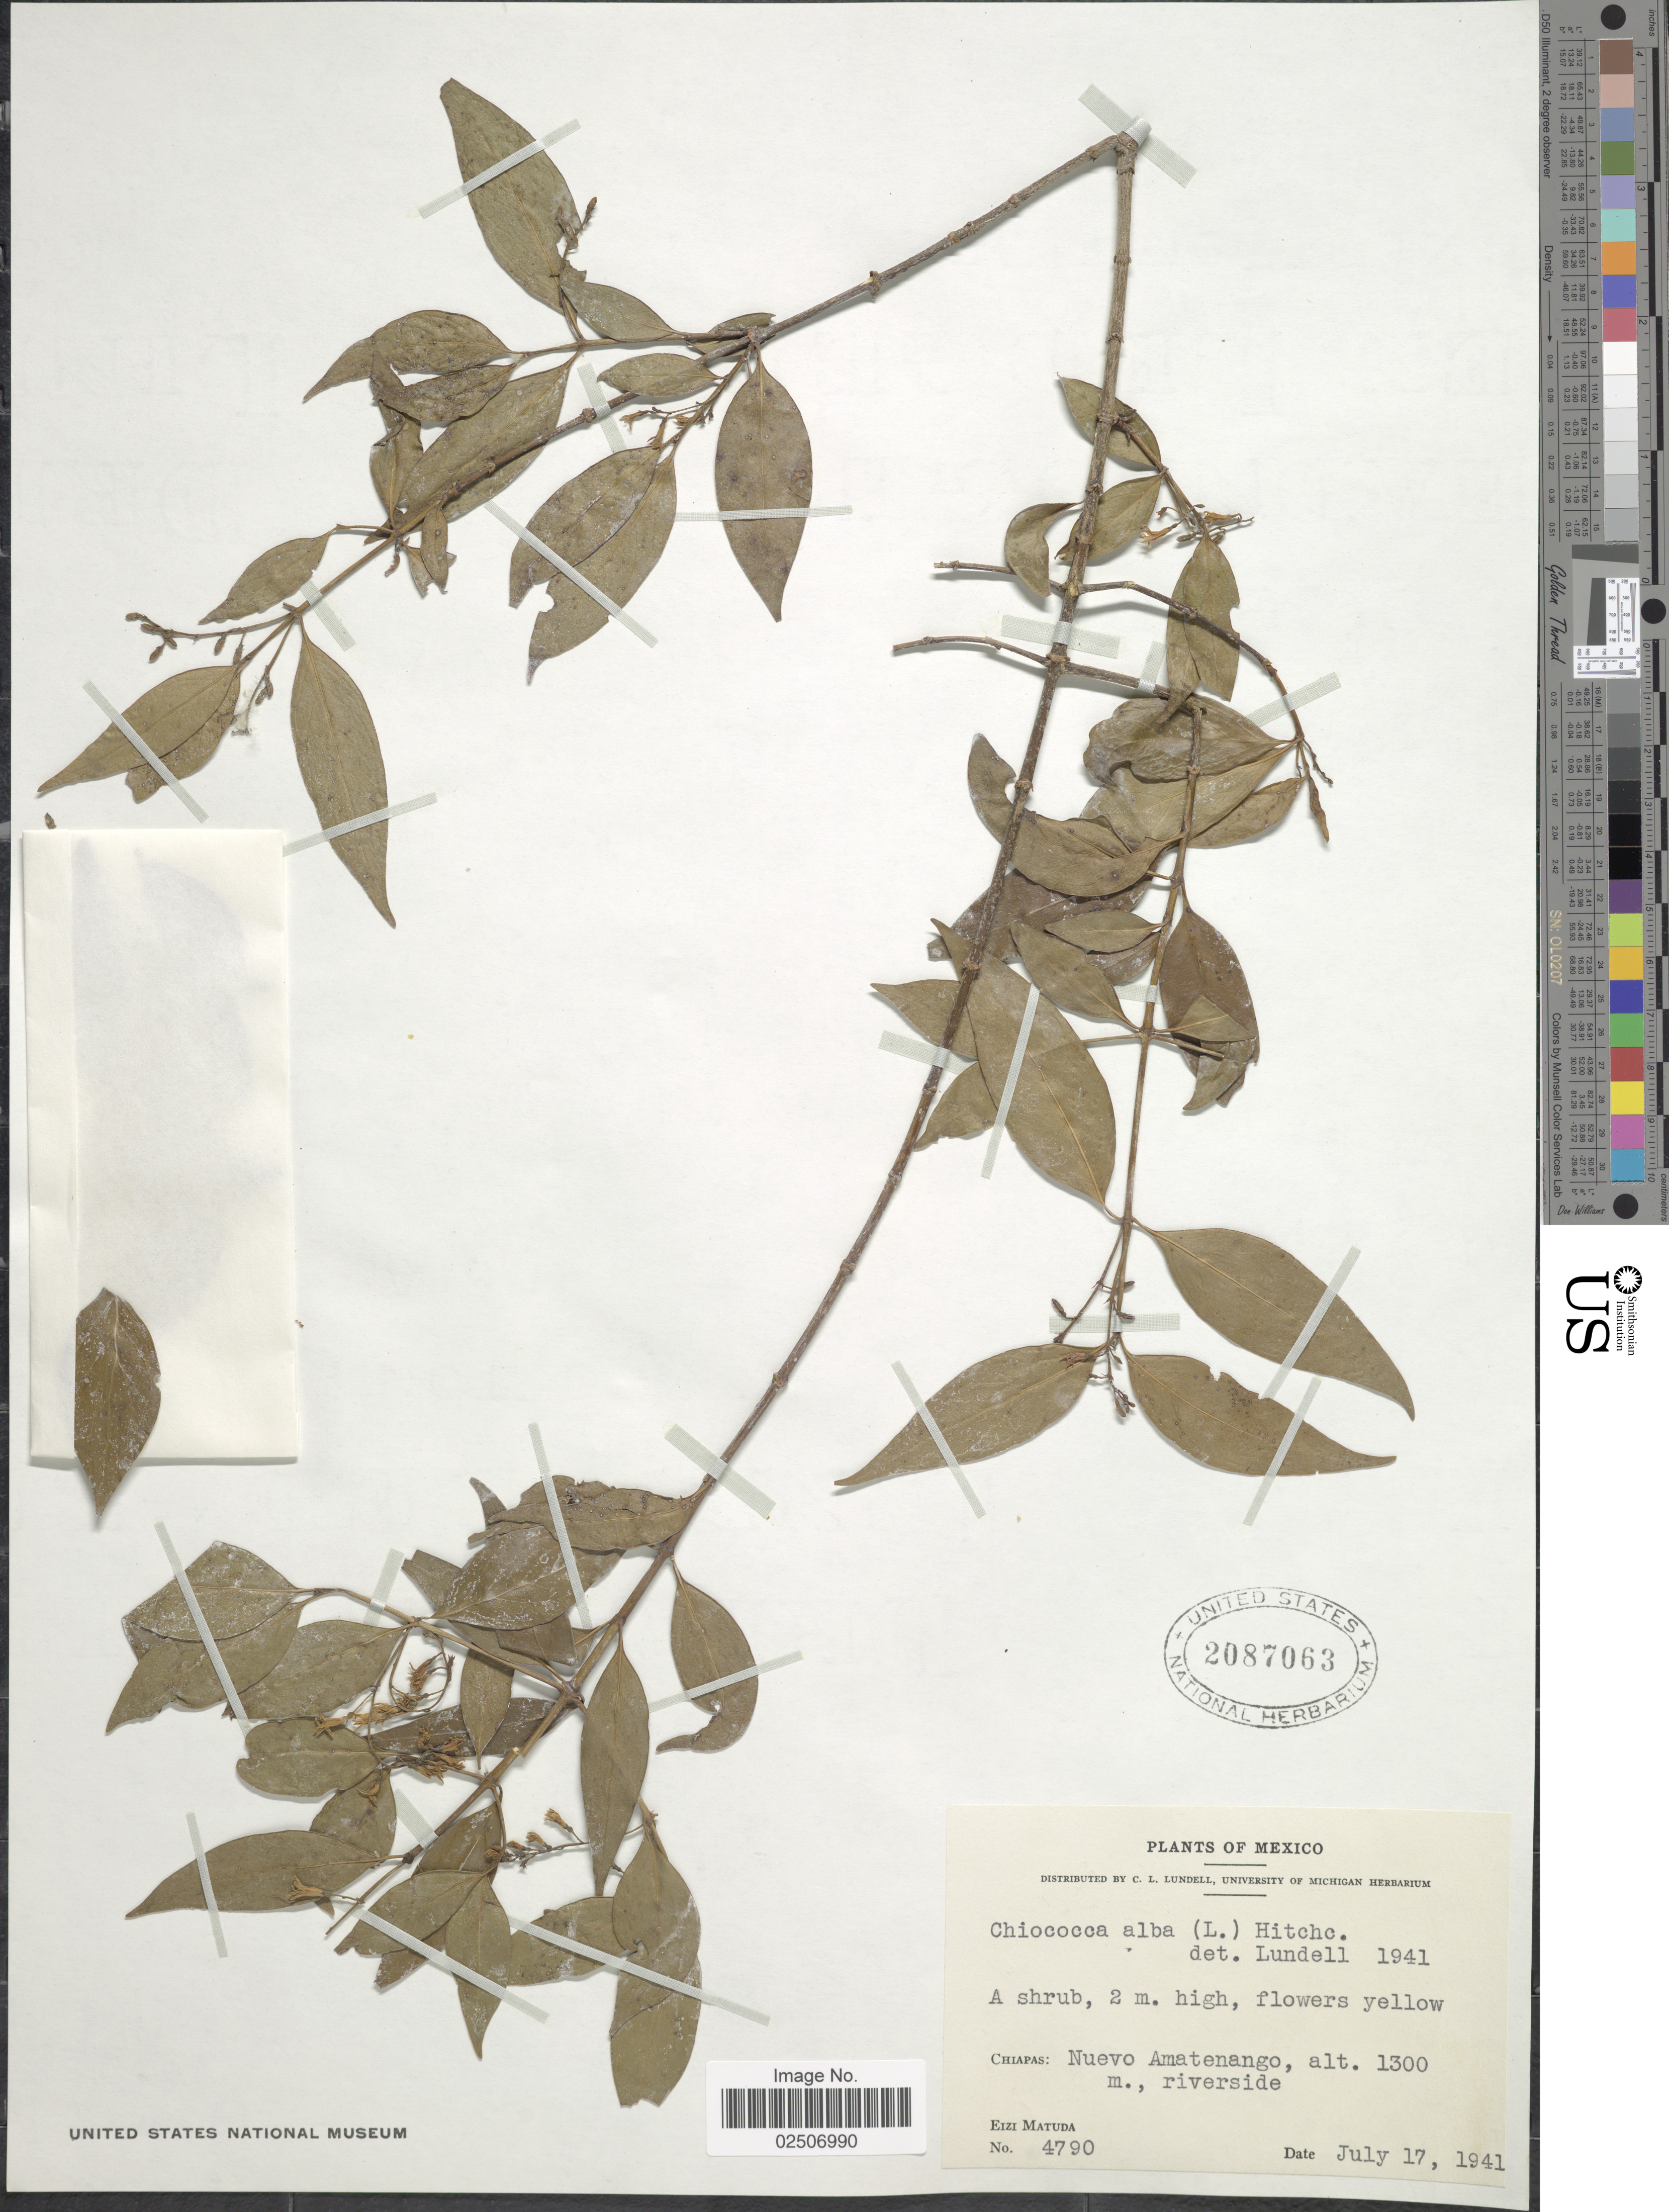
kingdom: Plantae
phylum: Tracheophyta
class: Magnoliopsida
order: Gentianales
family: Rubiaceae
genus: Chiococca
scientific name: Chiococca alba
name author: (L.) Hitchc.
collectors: E. Matuda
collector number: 4790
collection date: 1941-07-17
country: Mexico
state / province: Chiapas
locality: Nuevo Amatenango, riverside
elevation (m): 1300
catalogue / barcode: US 2087063